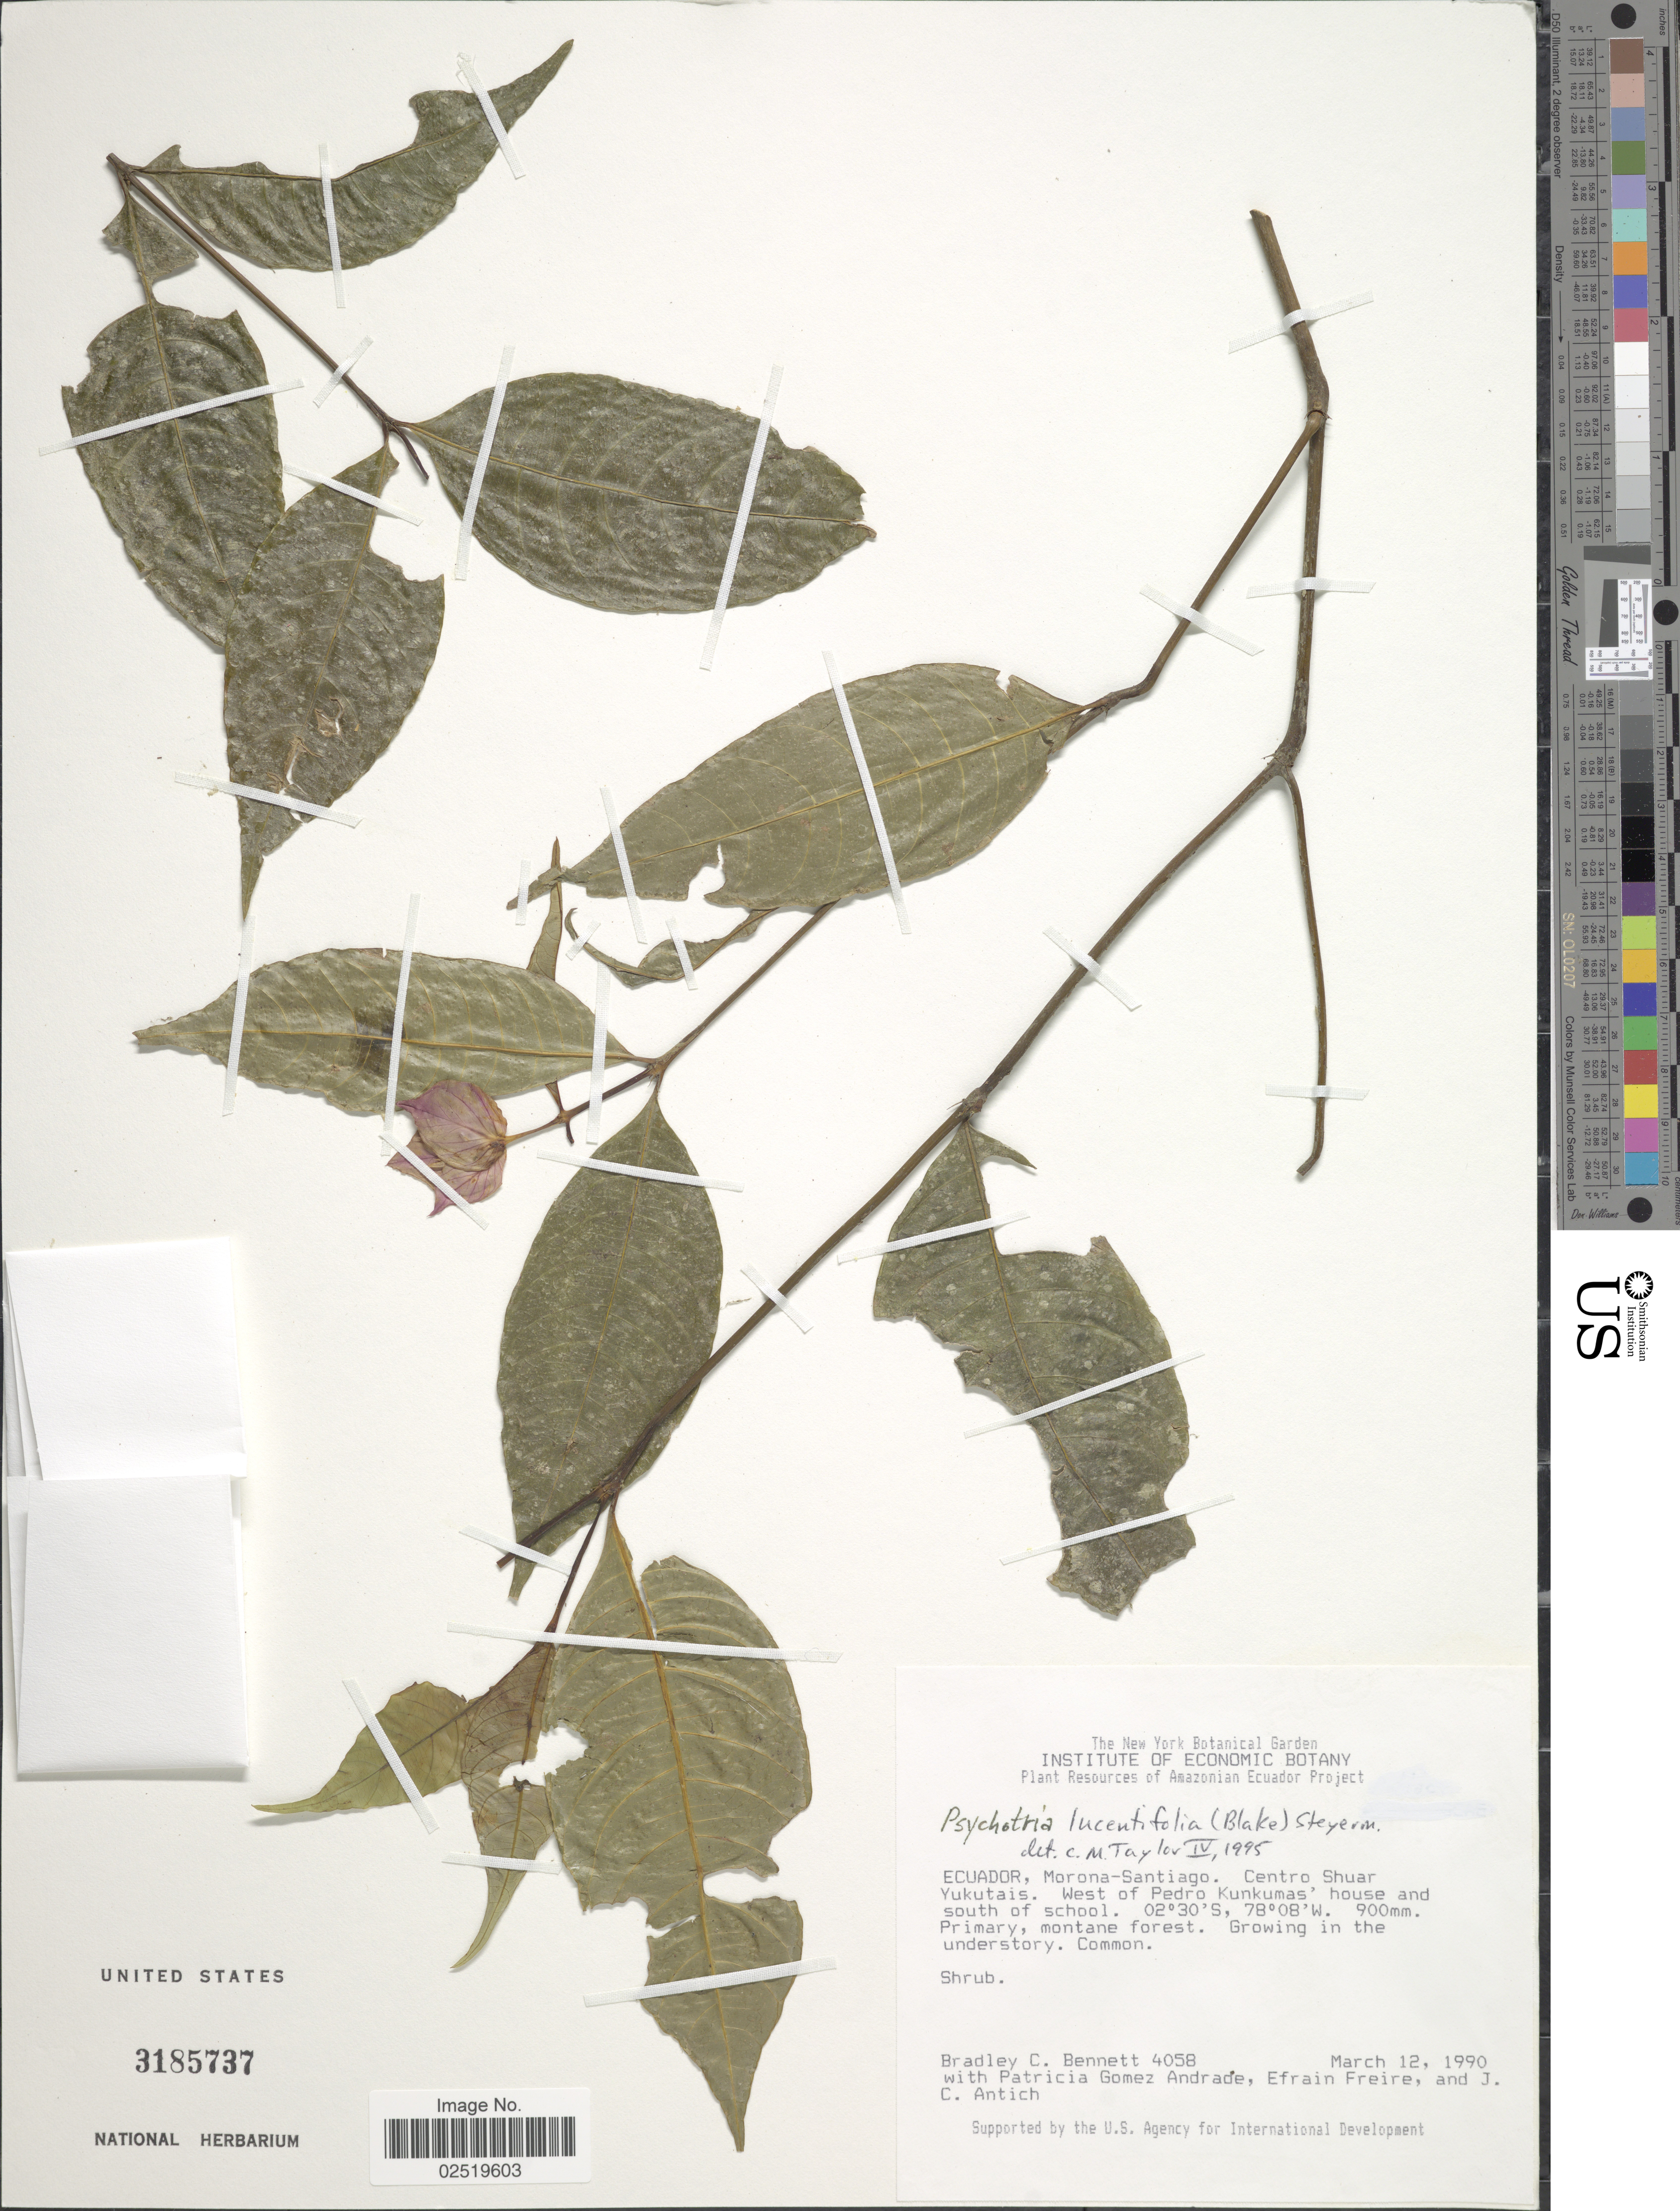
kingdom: Plantae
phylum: Tracheophyta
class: Magnoliopsida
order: Gentianales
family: Rubiaceae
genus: Psychotria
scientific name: Psychotria lucentifolia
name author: (S.F. Blake) Steyerm.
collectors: B. C. Bennett, P. Gomez Andrade, E. Freire & J. Antich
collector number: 4058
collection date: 1990-03-12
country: Ecuador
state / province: Morona-Santiago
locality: Amazonian, Centro Shuar Yukutais, West of Pedro Kunkumas' house and south of school.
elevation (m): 900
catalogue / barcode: US 3185737